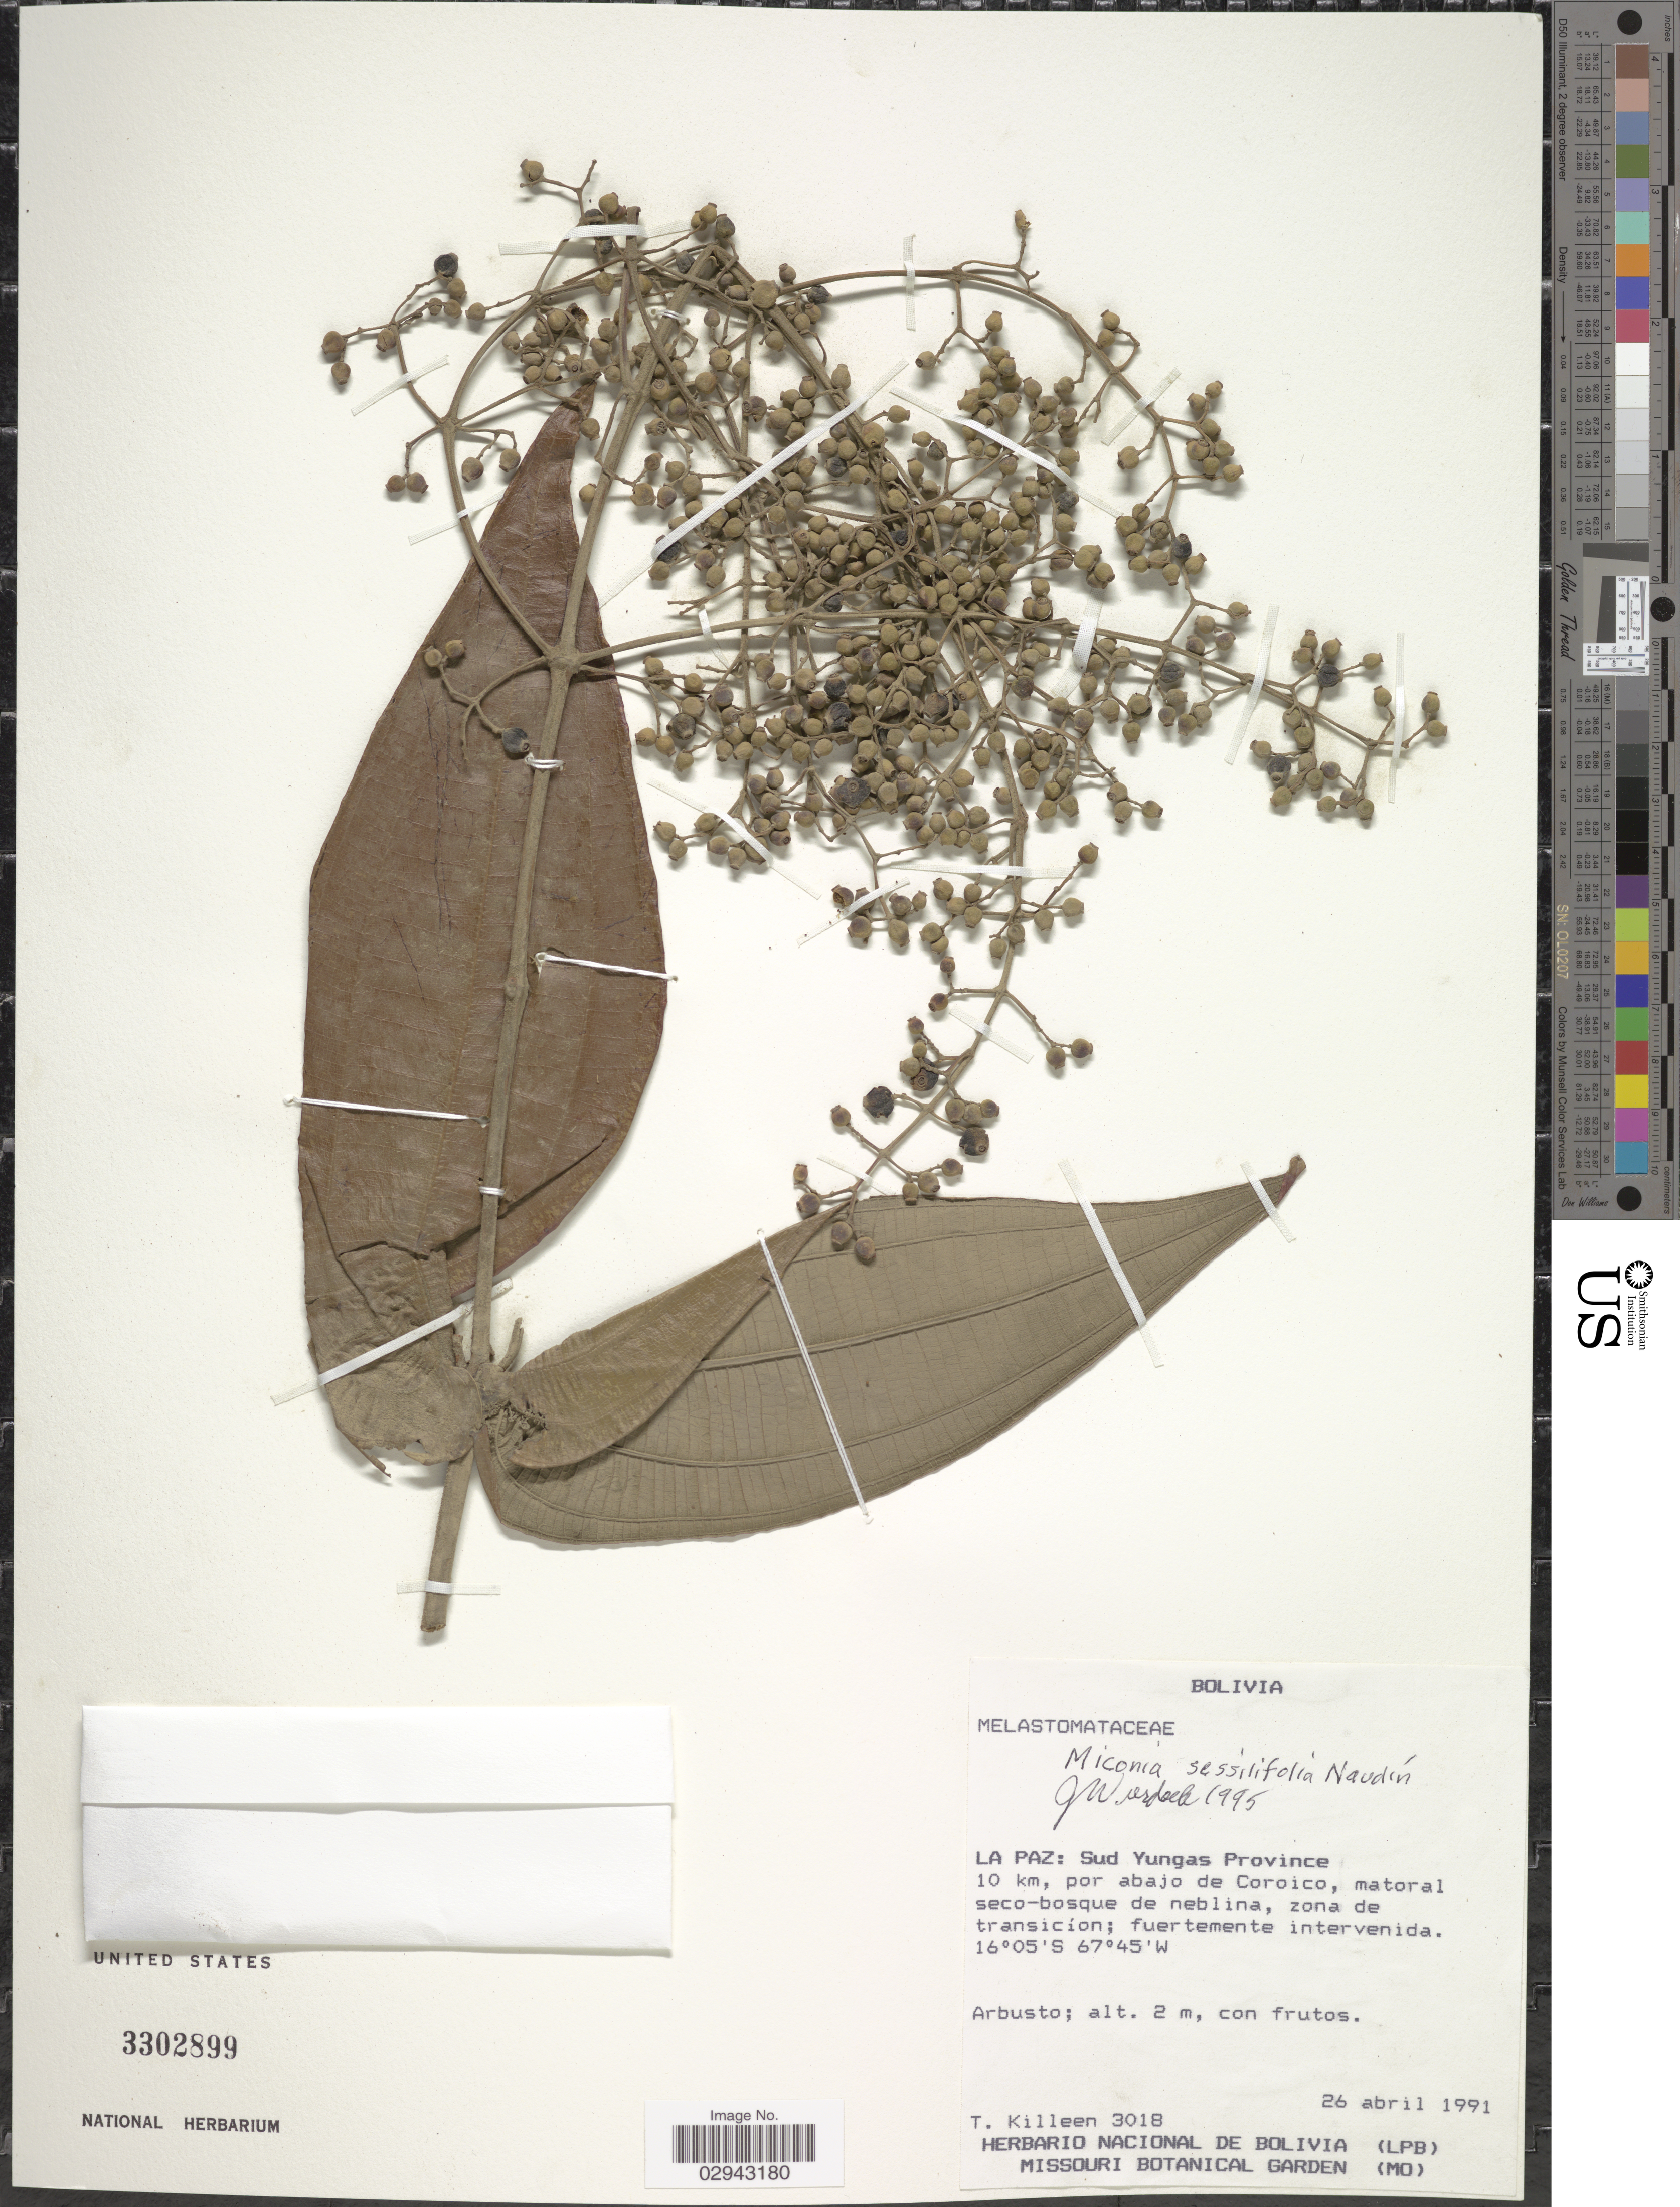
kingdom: Plantae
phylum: Tracheophyta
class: Magnoliopsida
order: Myrtales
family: Melastomataceae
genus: Miconia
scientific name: Miconia subsessilifolia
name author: Wurdack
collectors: T. J. Killeen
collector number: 3018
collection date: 1991-04-26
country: Bolivia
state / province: La Paz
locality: Sud Yungas Province. 10 km, por abajo de Coroico, matoral seco-bosque de neblina, zona de transicíon, fuertemente intervenida.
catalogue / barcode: US 3302899